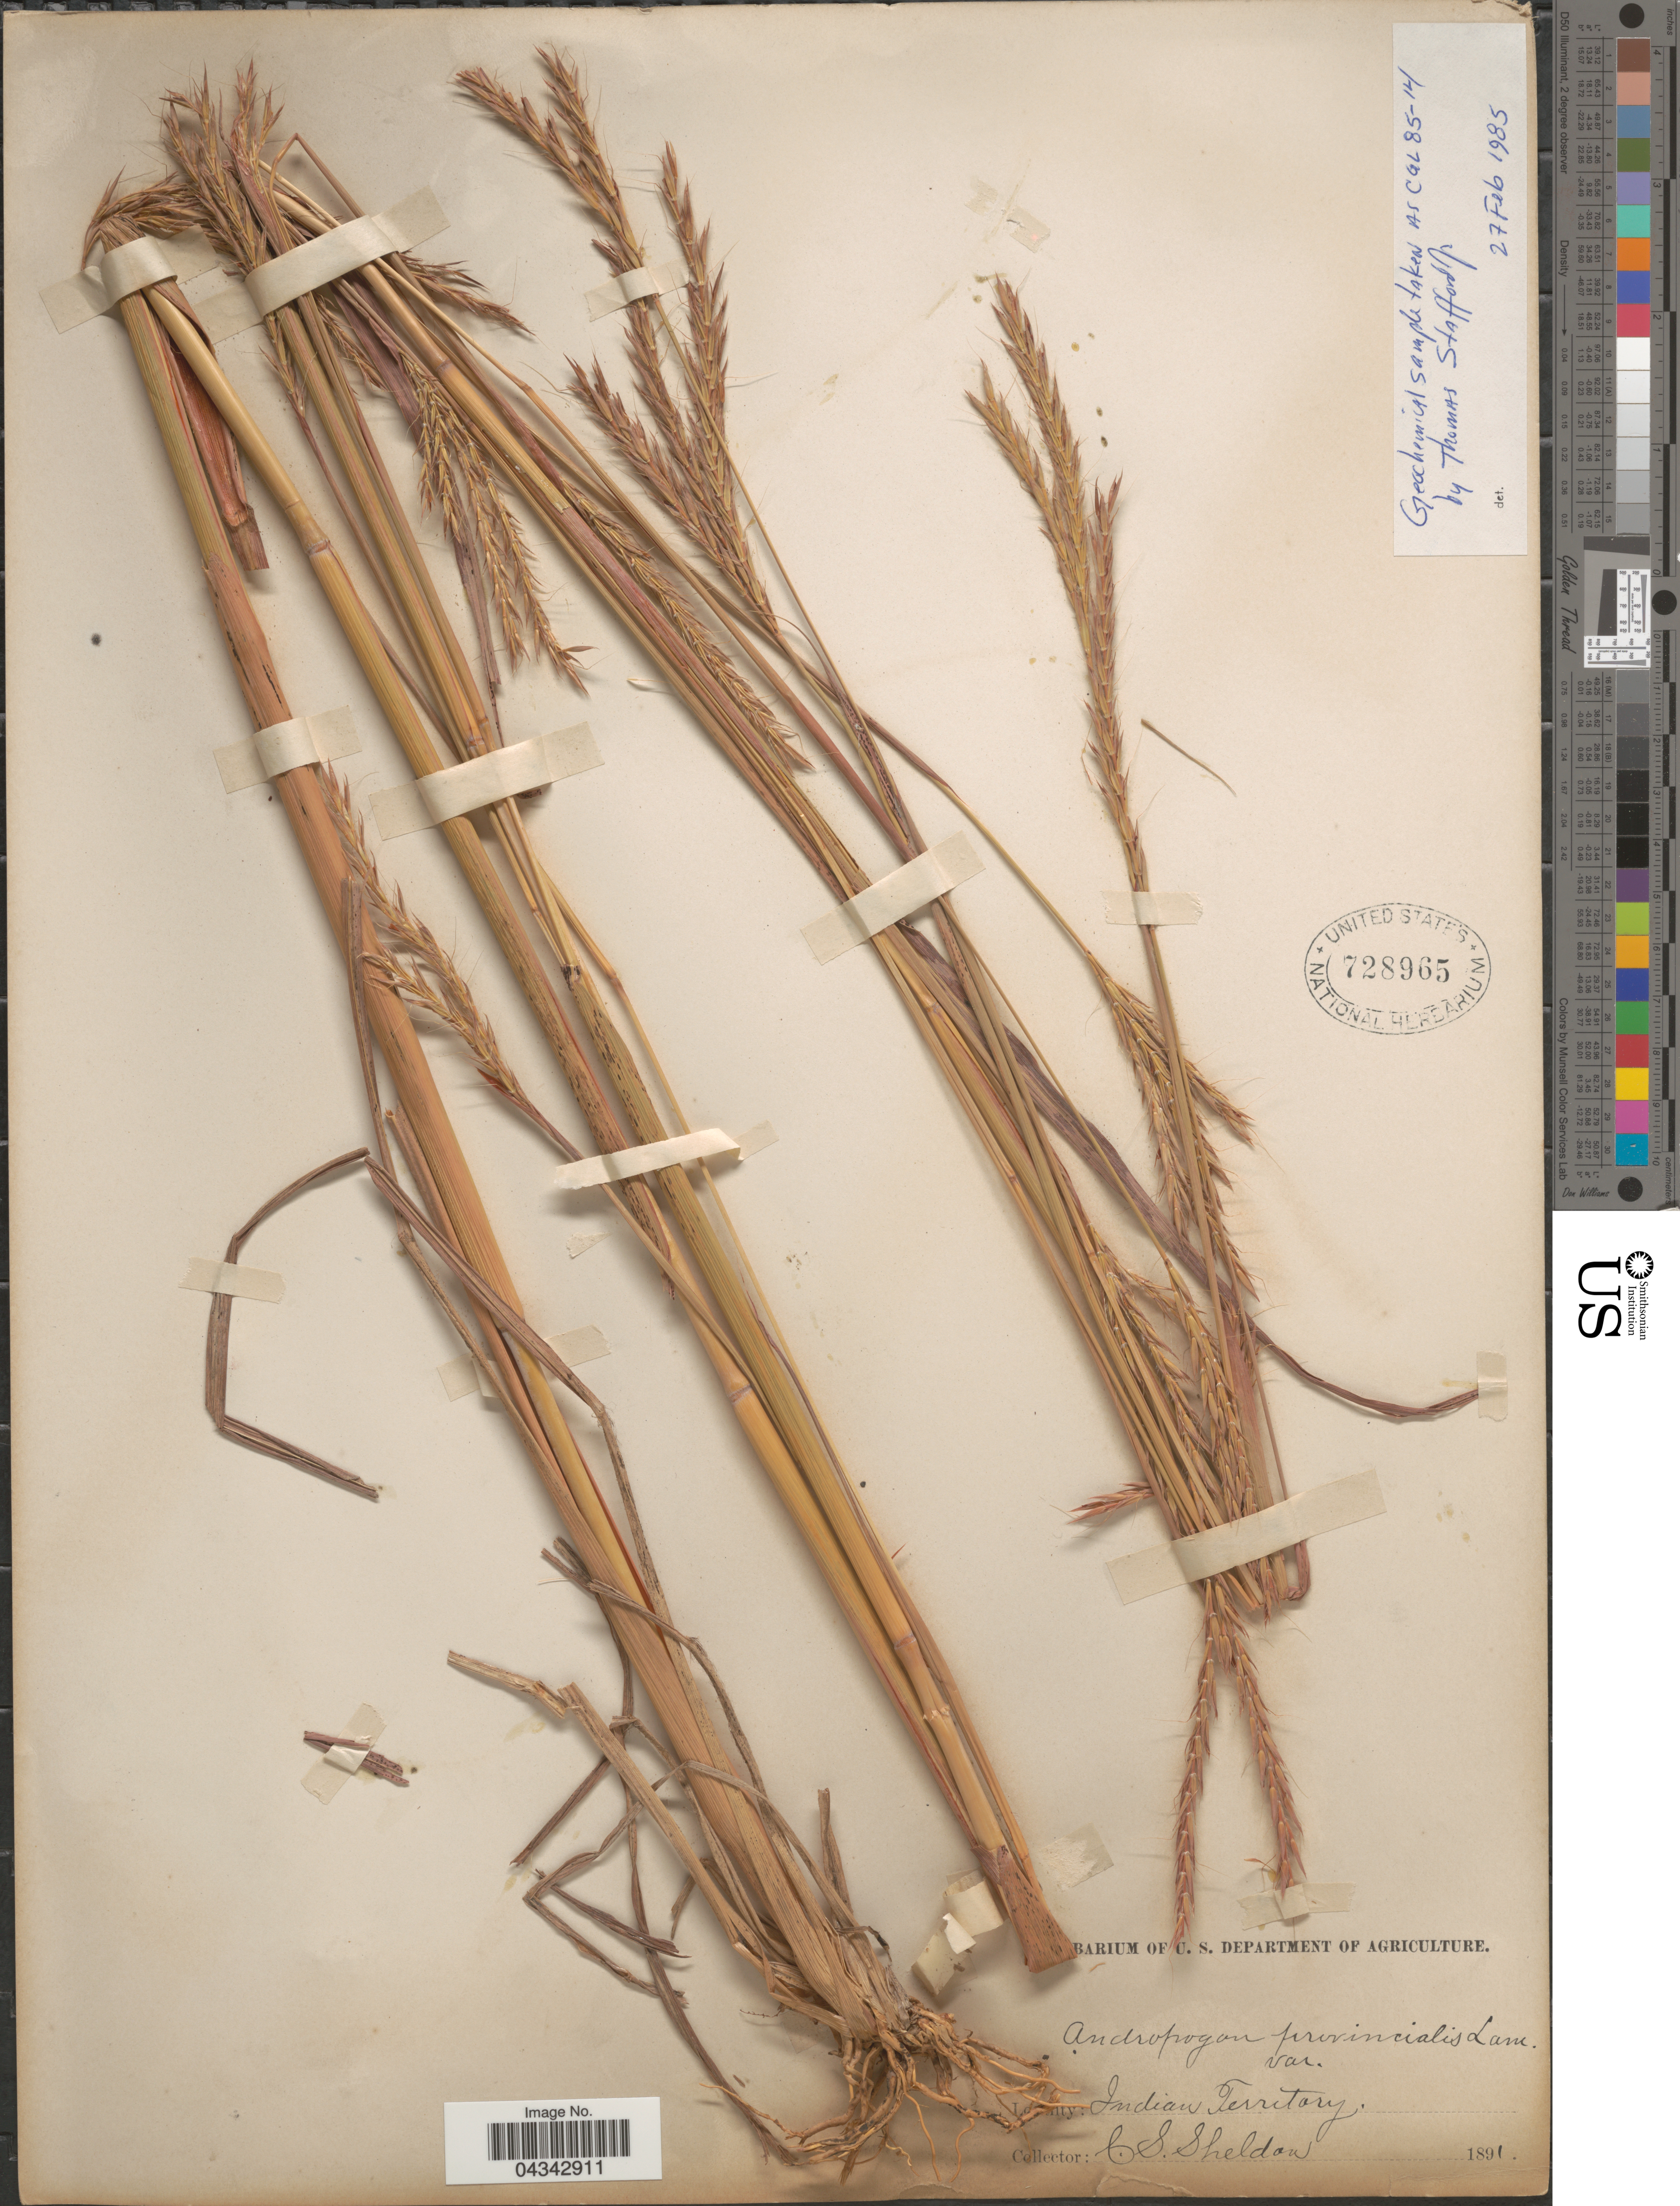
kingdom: Plantae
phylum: Tracheophyta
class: Liliopsida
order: Poales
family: Poaceae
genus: Andropogon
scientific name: Andropogon gerardii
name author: Vitman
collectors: C. S. Sheldon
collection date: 1891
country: United States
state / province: Oklahoma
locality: Indian Territory.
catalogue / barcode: US 728965